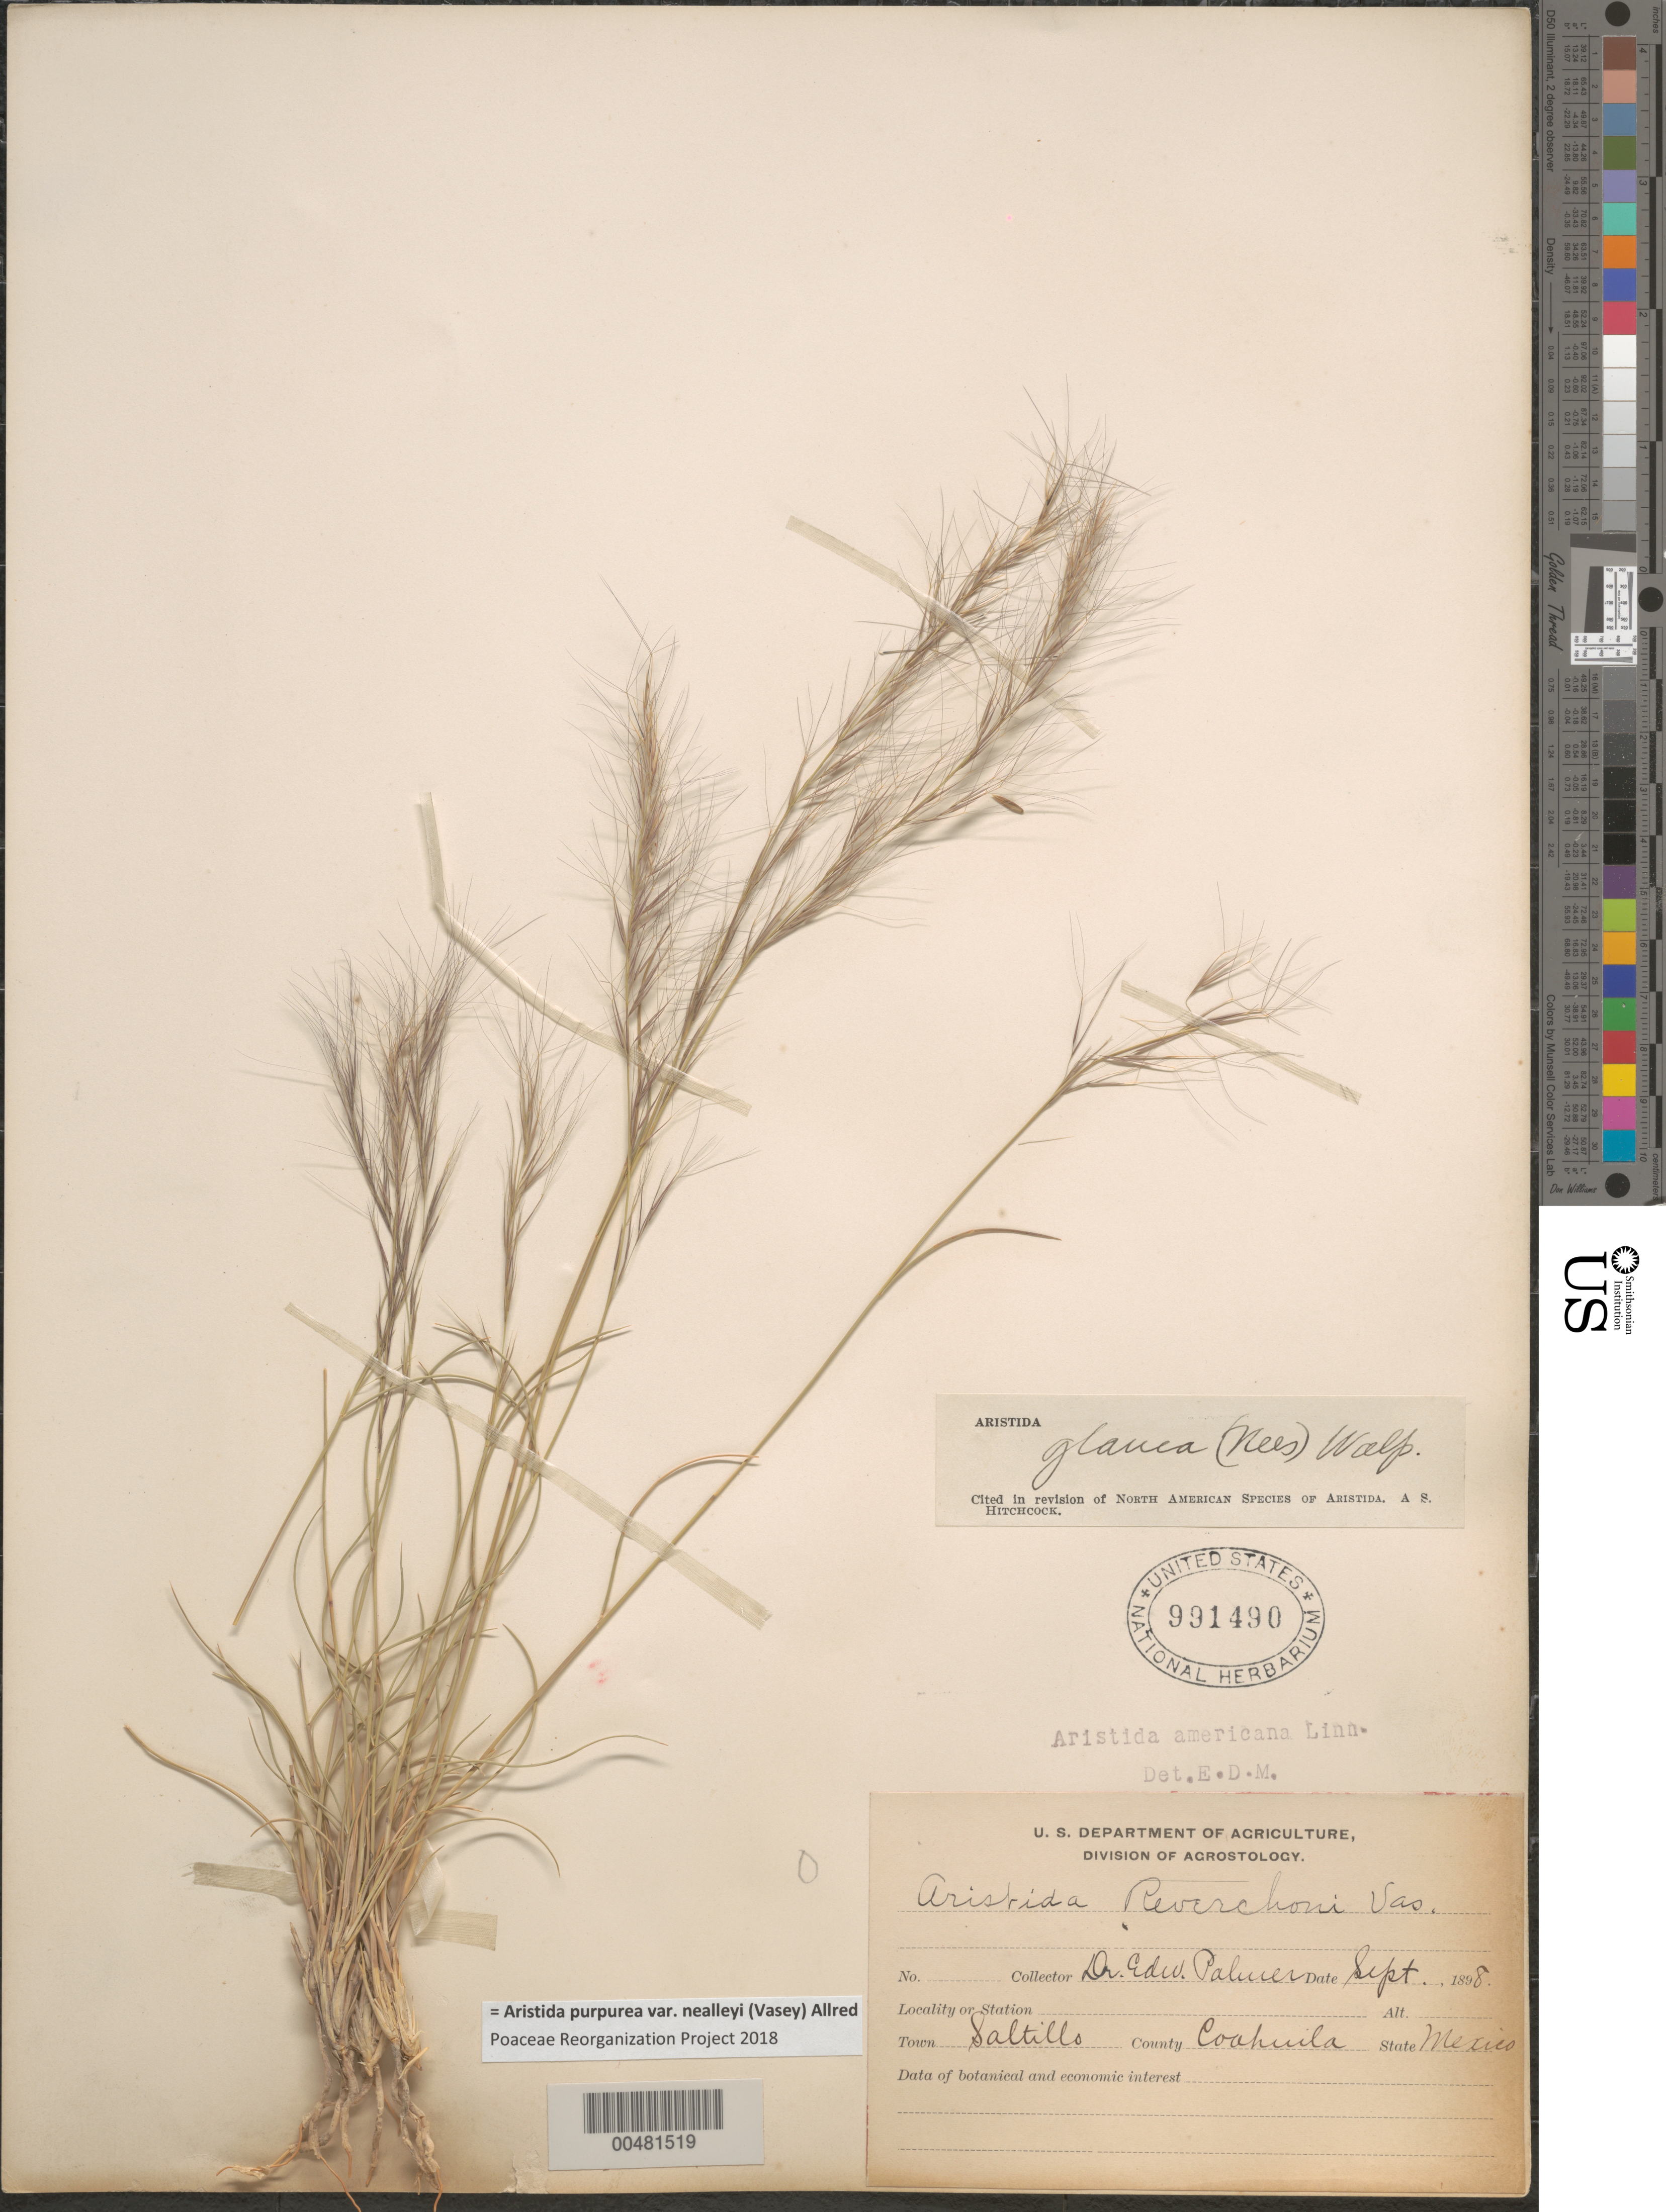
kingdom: Plantae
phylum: Tracheophyta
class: Liliopsida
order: Poales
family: Poaceae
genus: Aristida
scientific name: Aristida purpurea var. nealleyi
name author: (Vasey) Allred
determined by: Poaceae Reorganization Project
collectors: E. Palmer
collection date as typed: Sep 1898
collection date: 1898-09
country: Mexico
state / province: Coahuila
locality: Saltillo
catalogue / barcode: US 991490